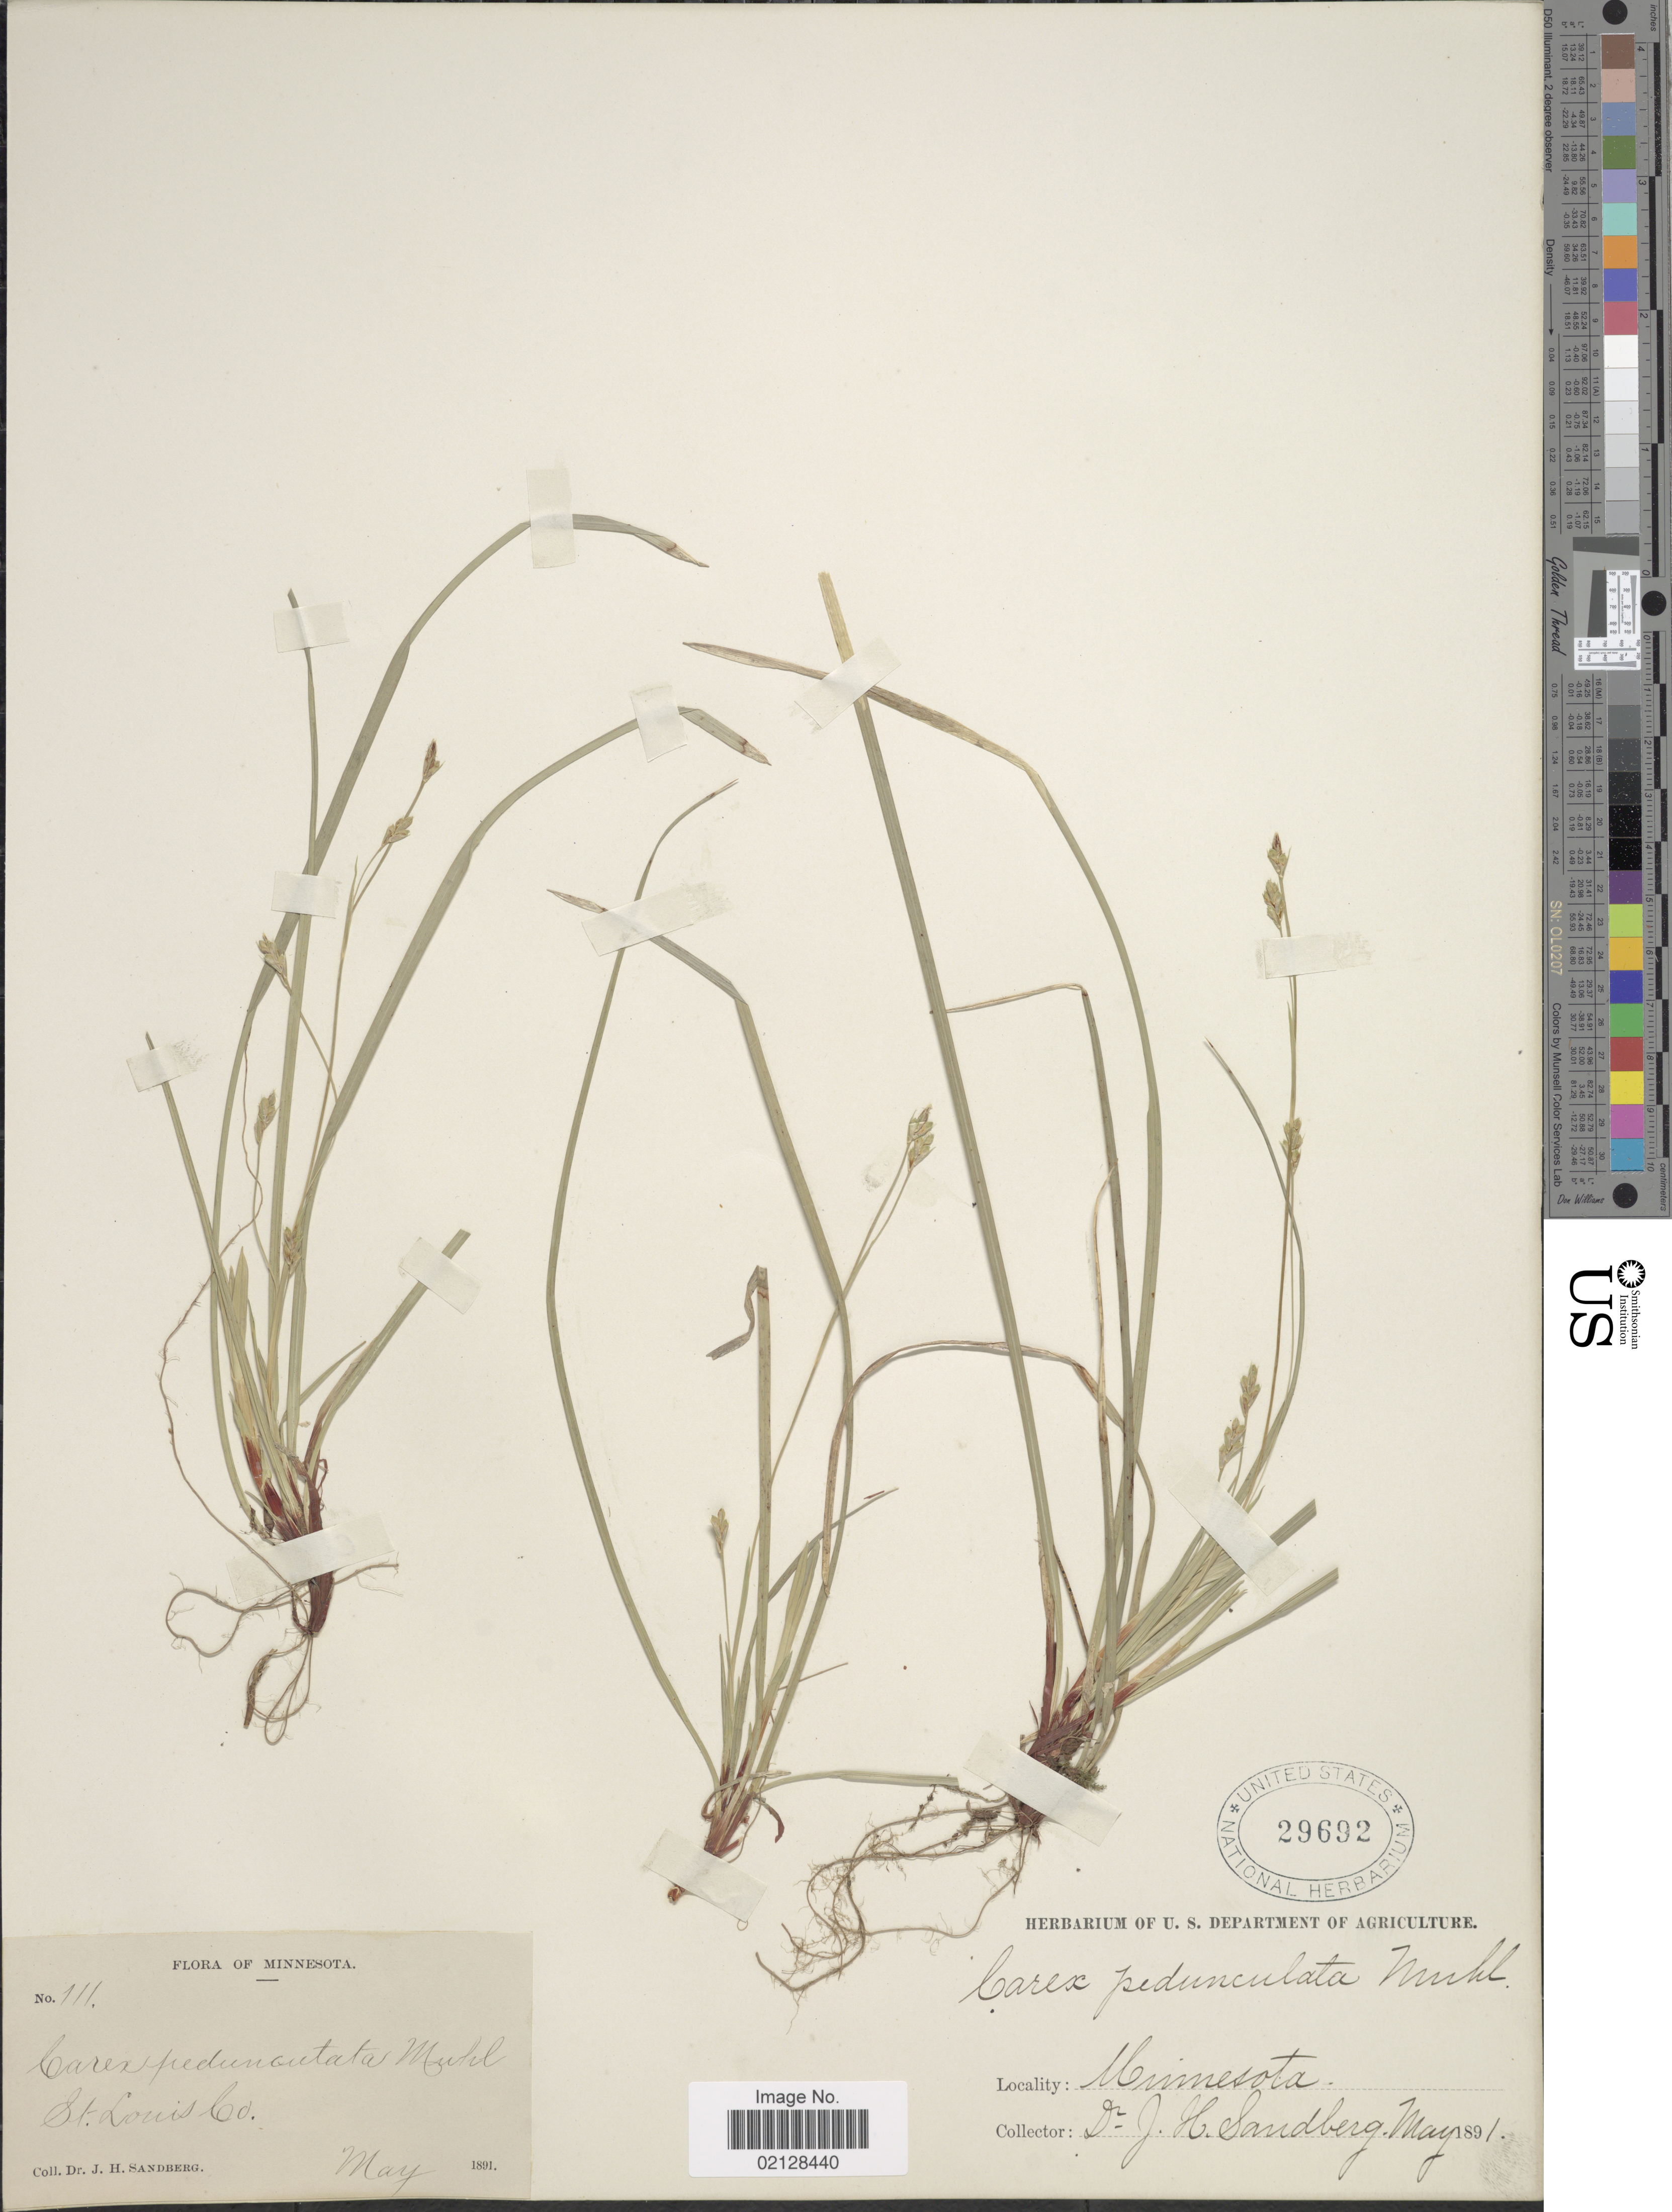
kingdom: Plantae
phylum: Tracheophyta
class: Liliopsida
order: Poales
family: Cyperaceae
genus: Carex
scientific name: Carex pedunculata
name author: Muhl. ex Willd.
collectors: J. H. Sandberg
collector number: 111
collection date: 1891-05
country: United States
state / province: Minnesota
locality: St. Louis Co.,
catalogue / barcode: US 29692